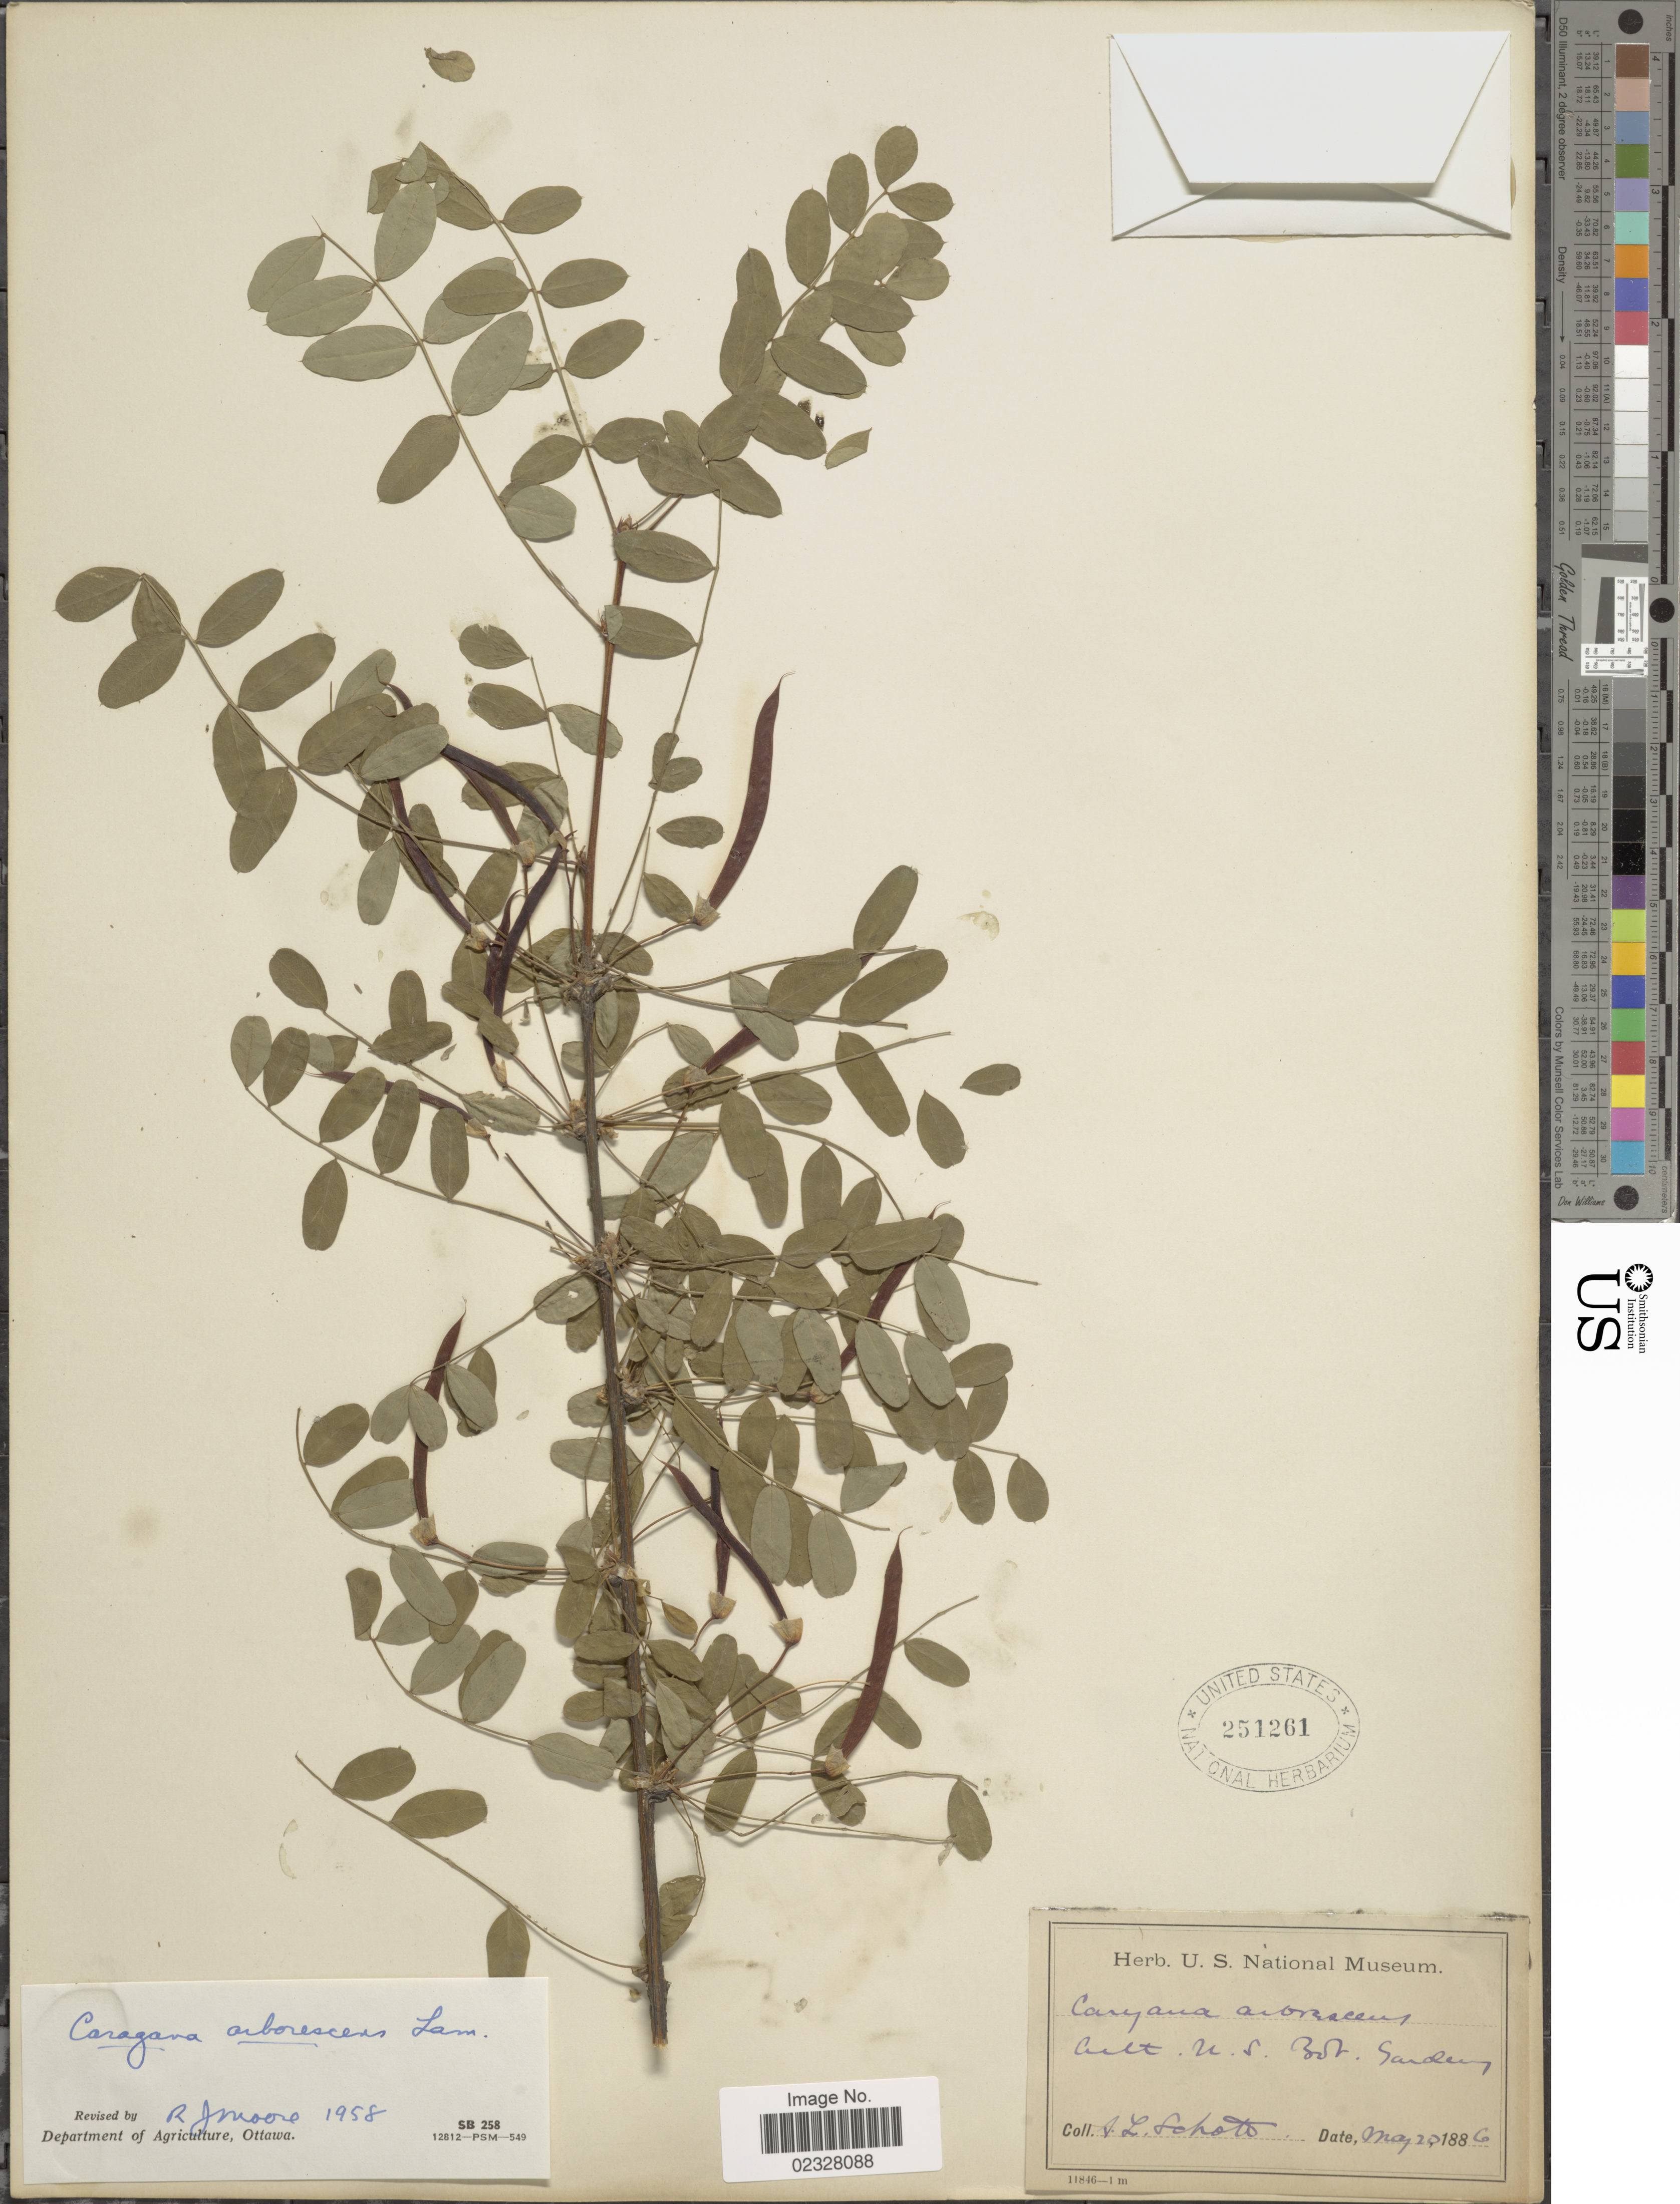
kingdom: Plantae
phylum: Tracheophyta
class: Magnoliopsida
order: Fabales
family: Fabaceae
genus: Caragana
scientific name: Caragana arborescens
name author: Lam.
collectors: A. L. Schott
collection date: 1886-05-20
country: United States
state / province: District of Columbia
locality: U.S. Bot. Garden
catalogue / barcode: US 251261